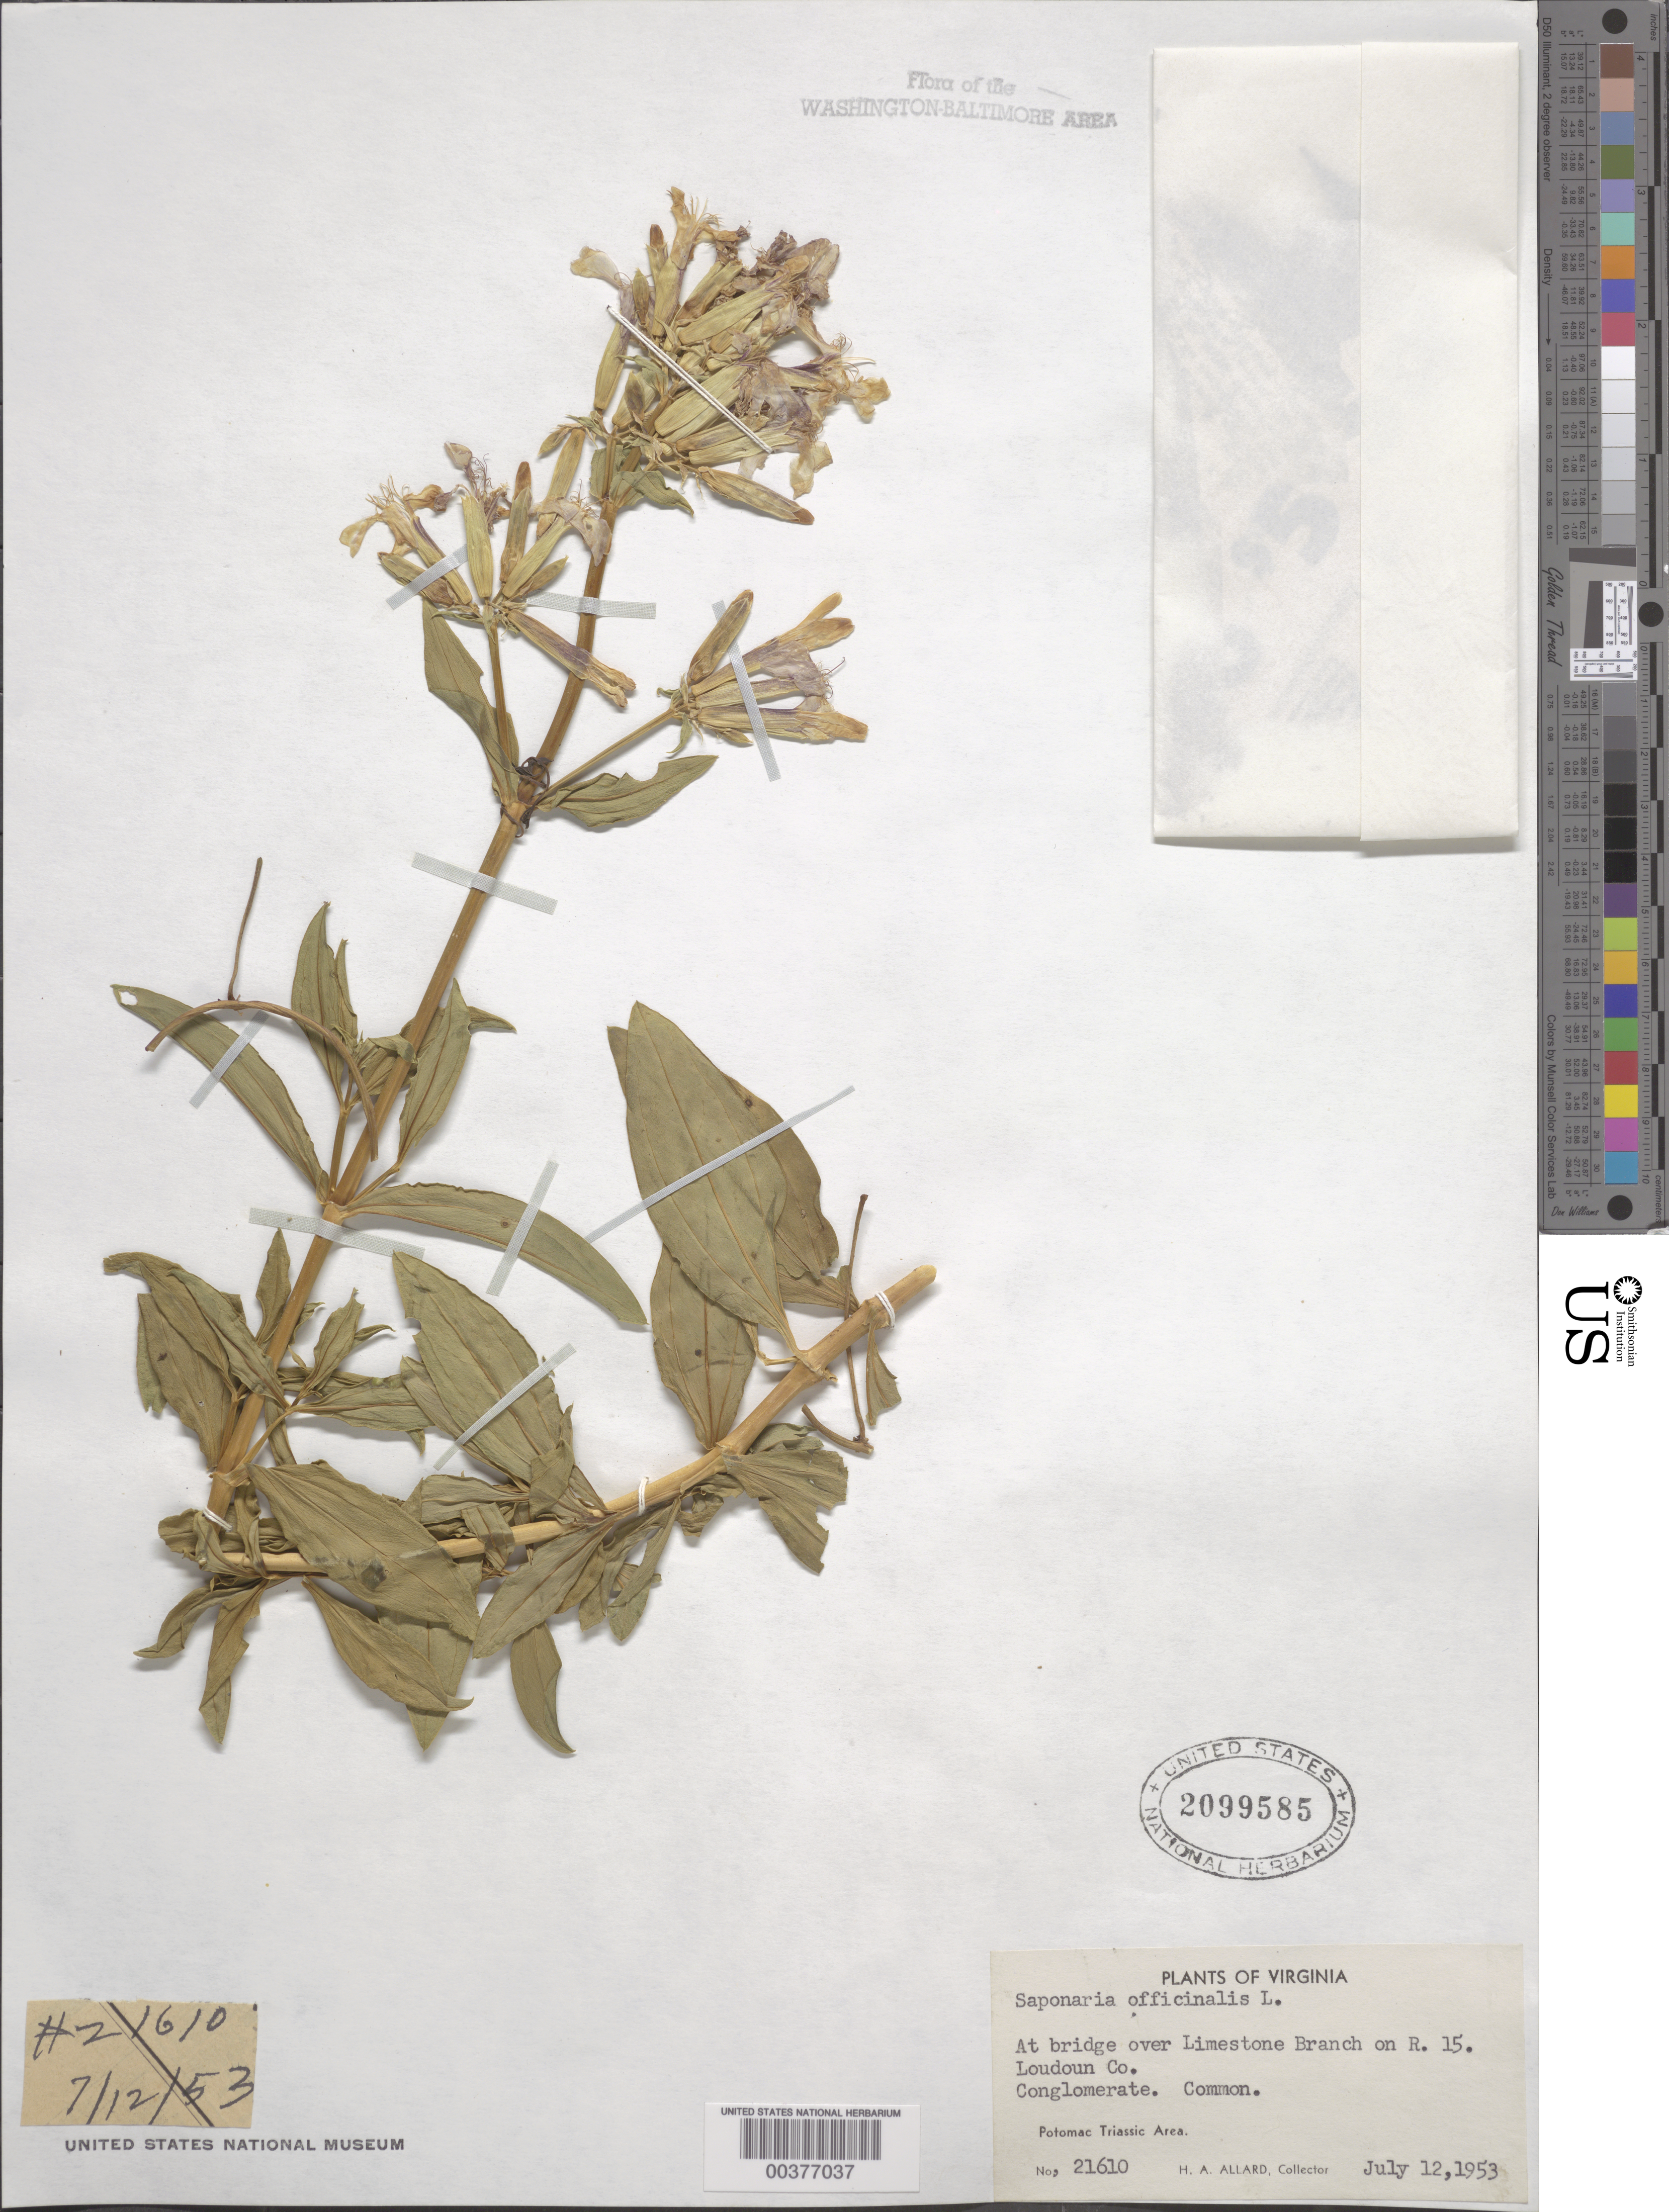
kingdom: Plantae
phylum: Tracheophyta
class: Magnoliopsida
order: Caryophyllales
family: Caryophyllaceae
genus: Saponaria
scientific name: Saponaria officinalis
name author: L.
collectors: H. A. Allard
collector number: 21610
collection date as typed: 12 Jul 1953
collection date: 1953-07-12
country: United States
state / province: Virginia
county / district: Loudoun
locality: Limestone Branch on Route 15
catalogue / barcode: US 2099585